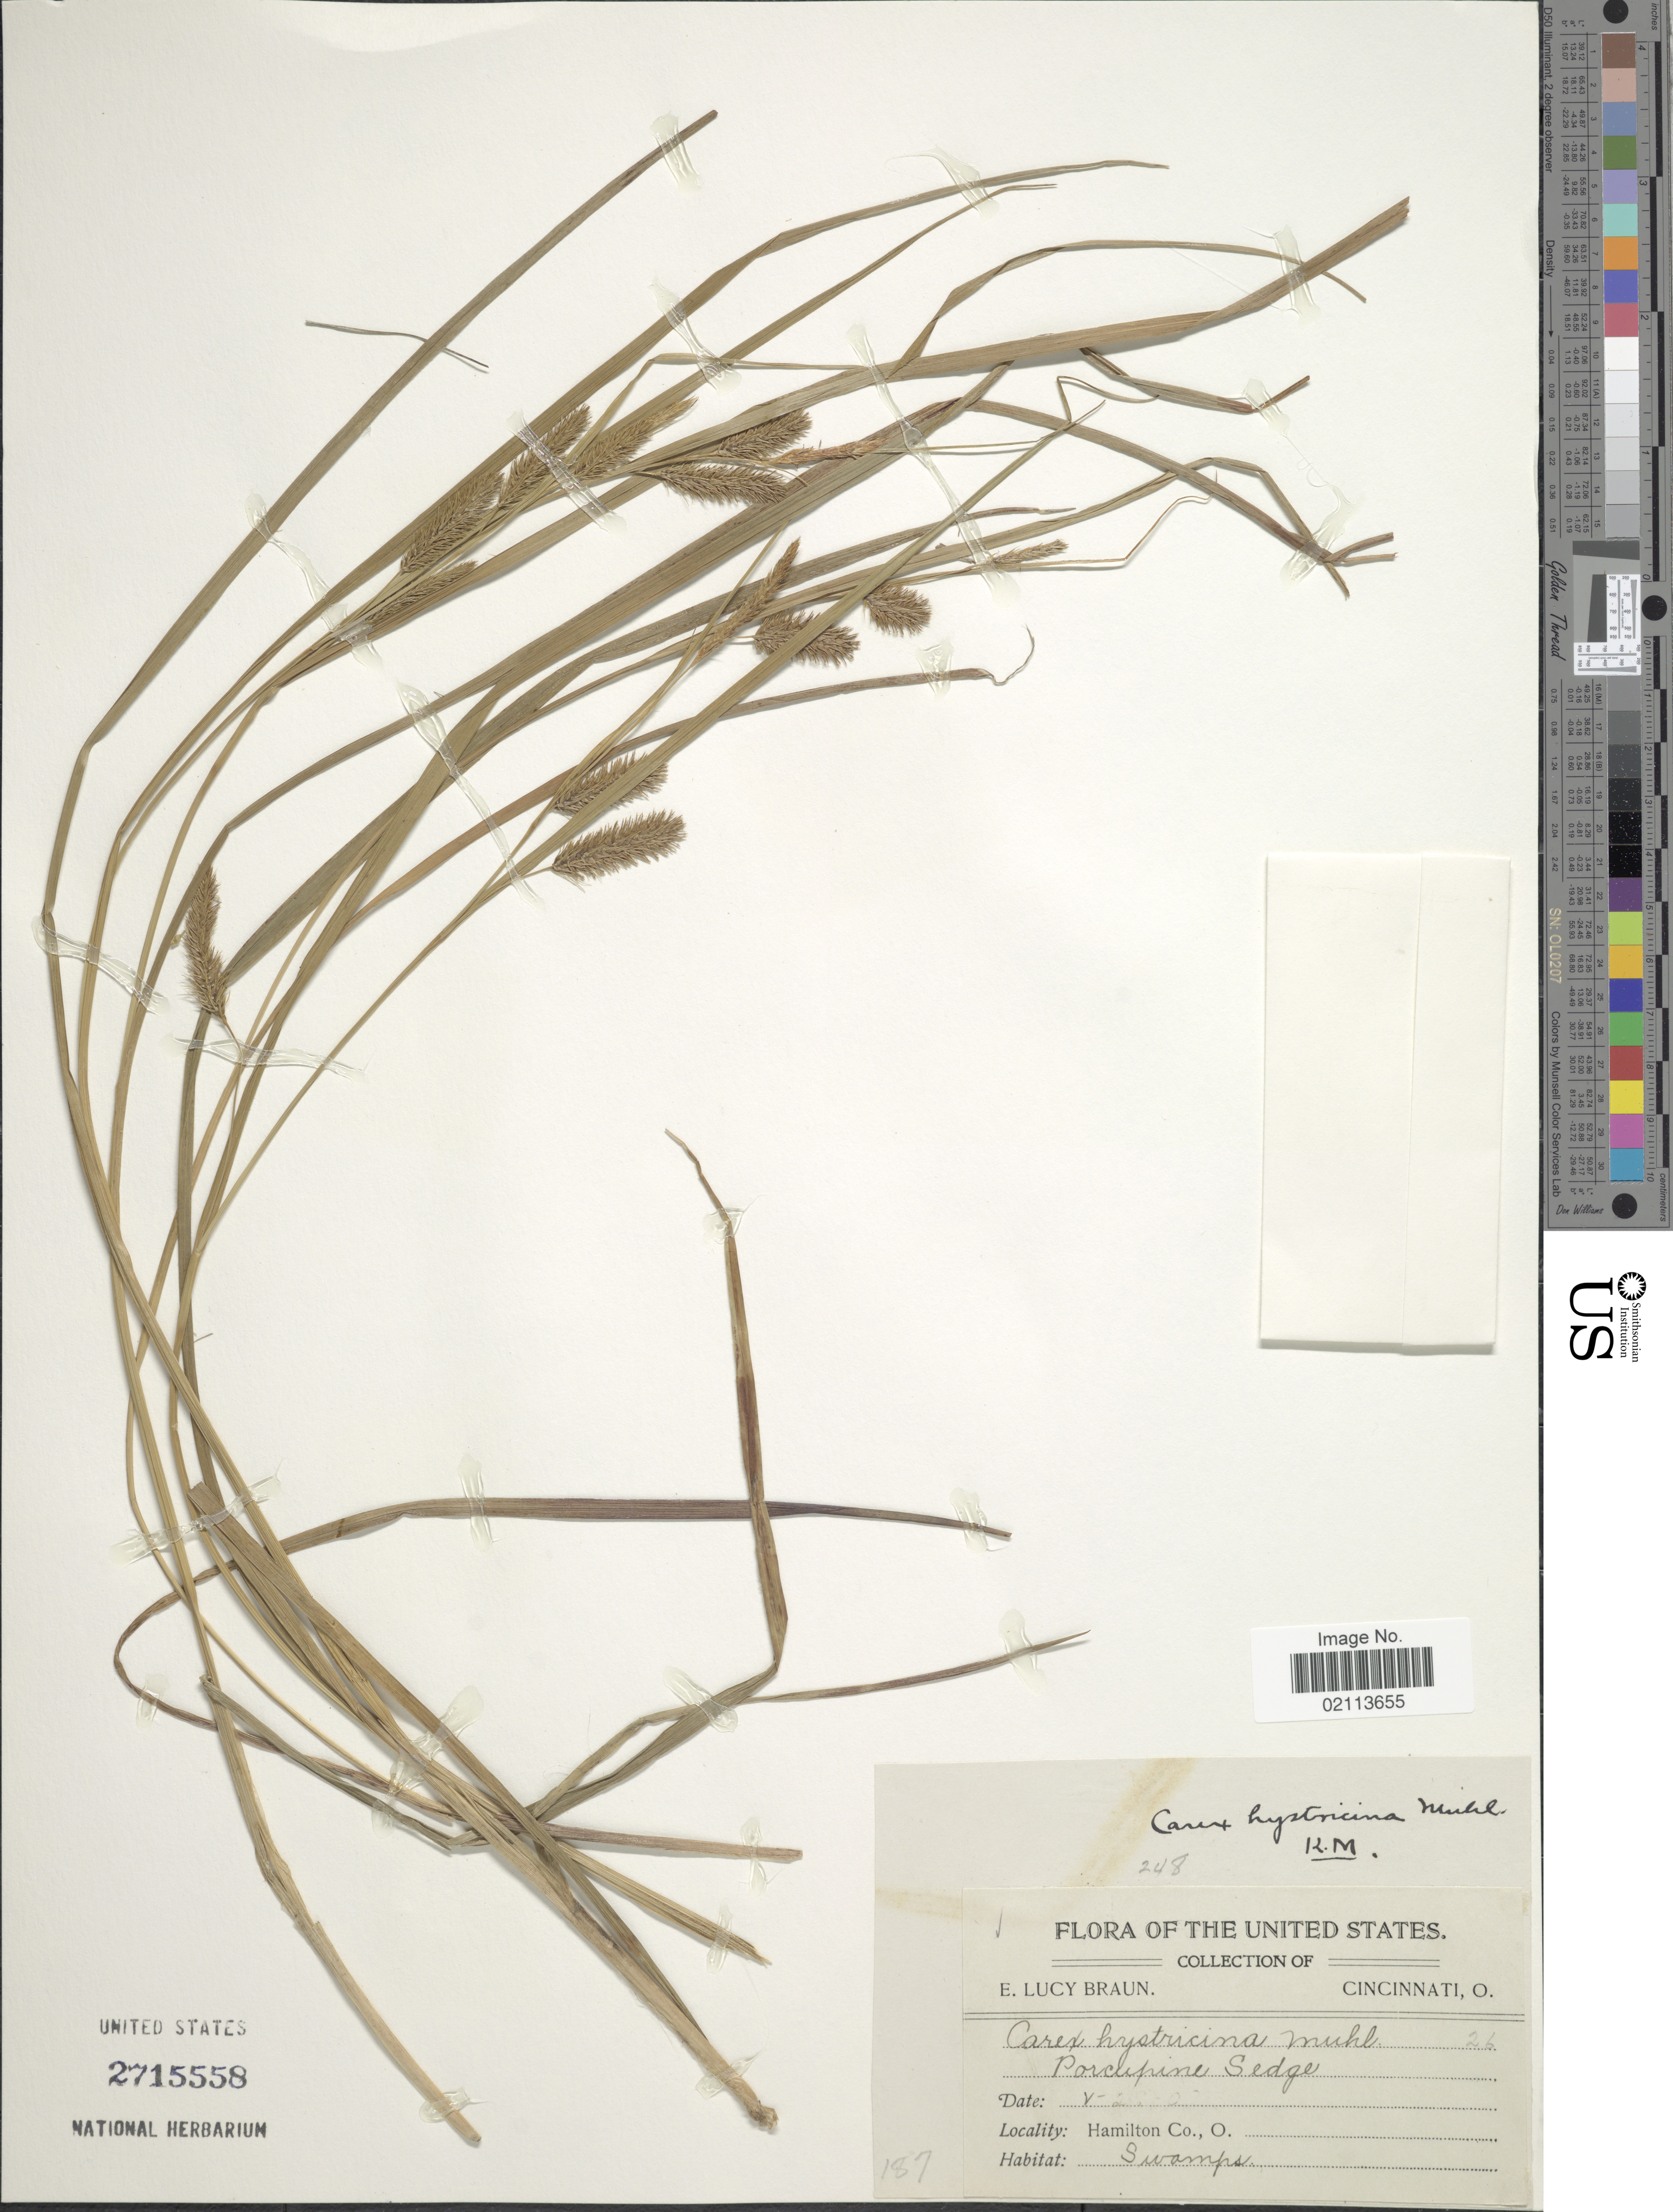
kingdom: Plantae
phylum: Tracheophyta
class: Liliopsida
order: Poales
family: Cyperaceae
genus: Carex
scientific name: Carex hystericina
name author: Muhl. ex Willd.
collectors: E. L. Braun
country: United States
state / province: Ohio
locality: Hamilton Co., Swamps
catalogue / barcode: US 2715558